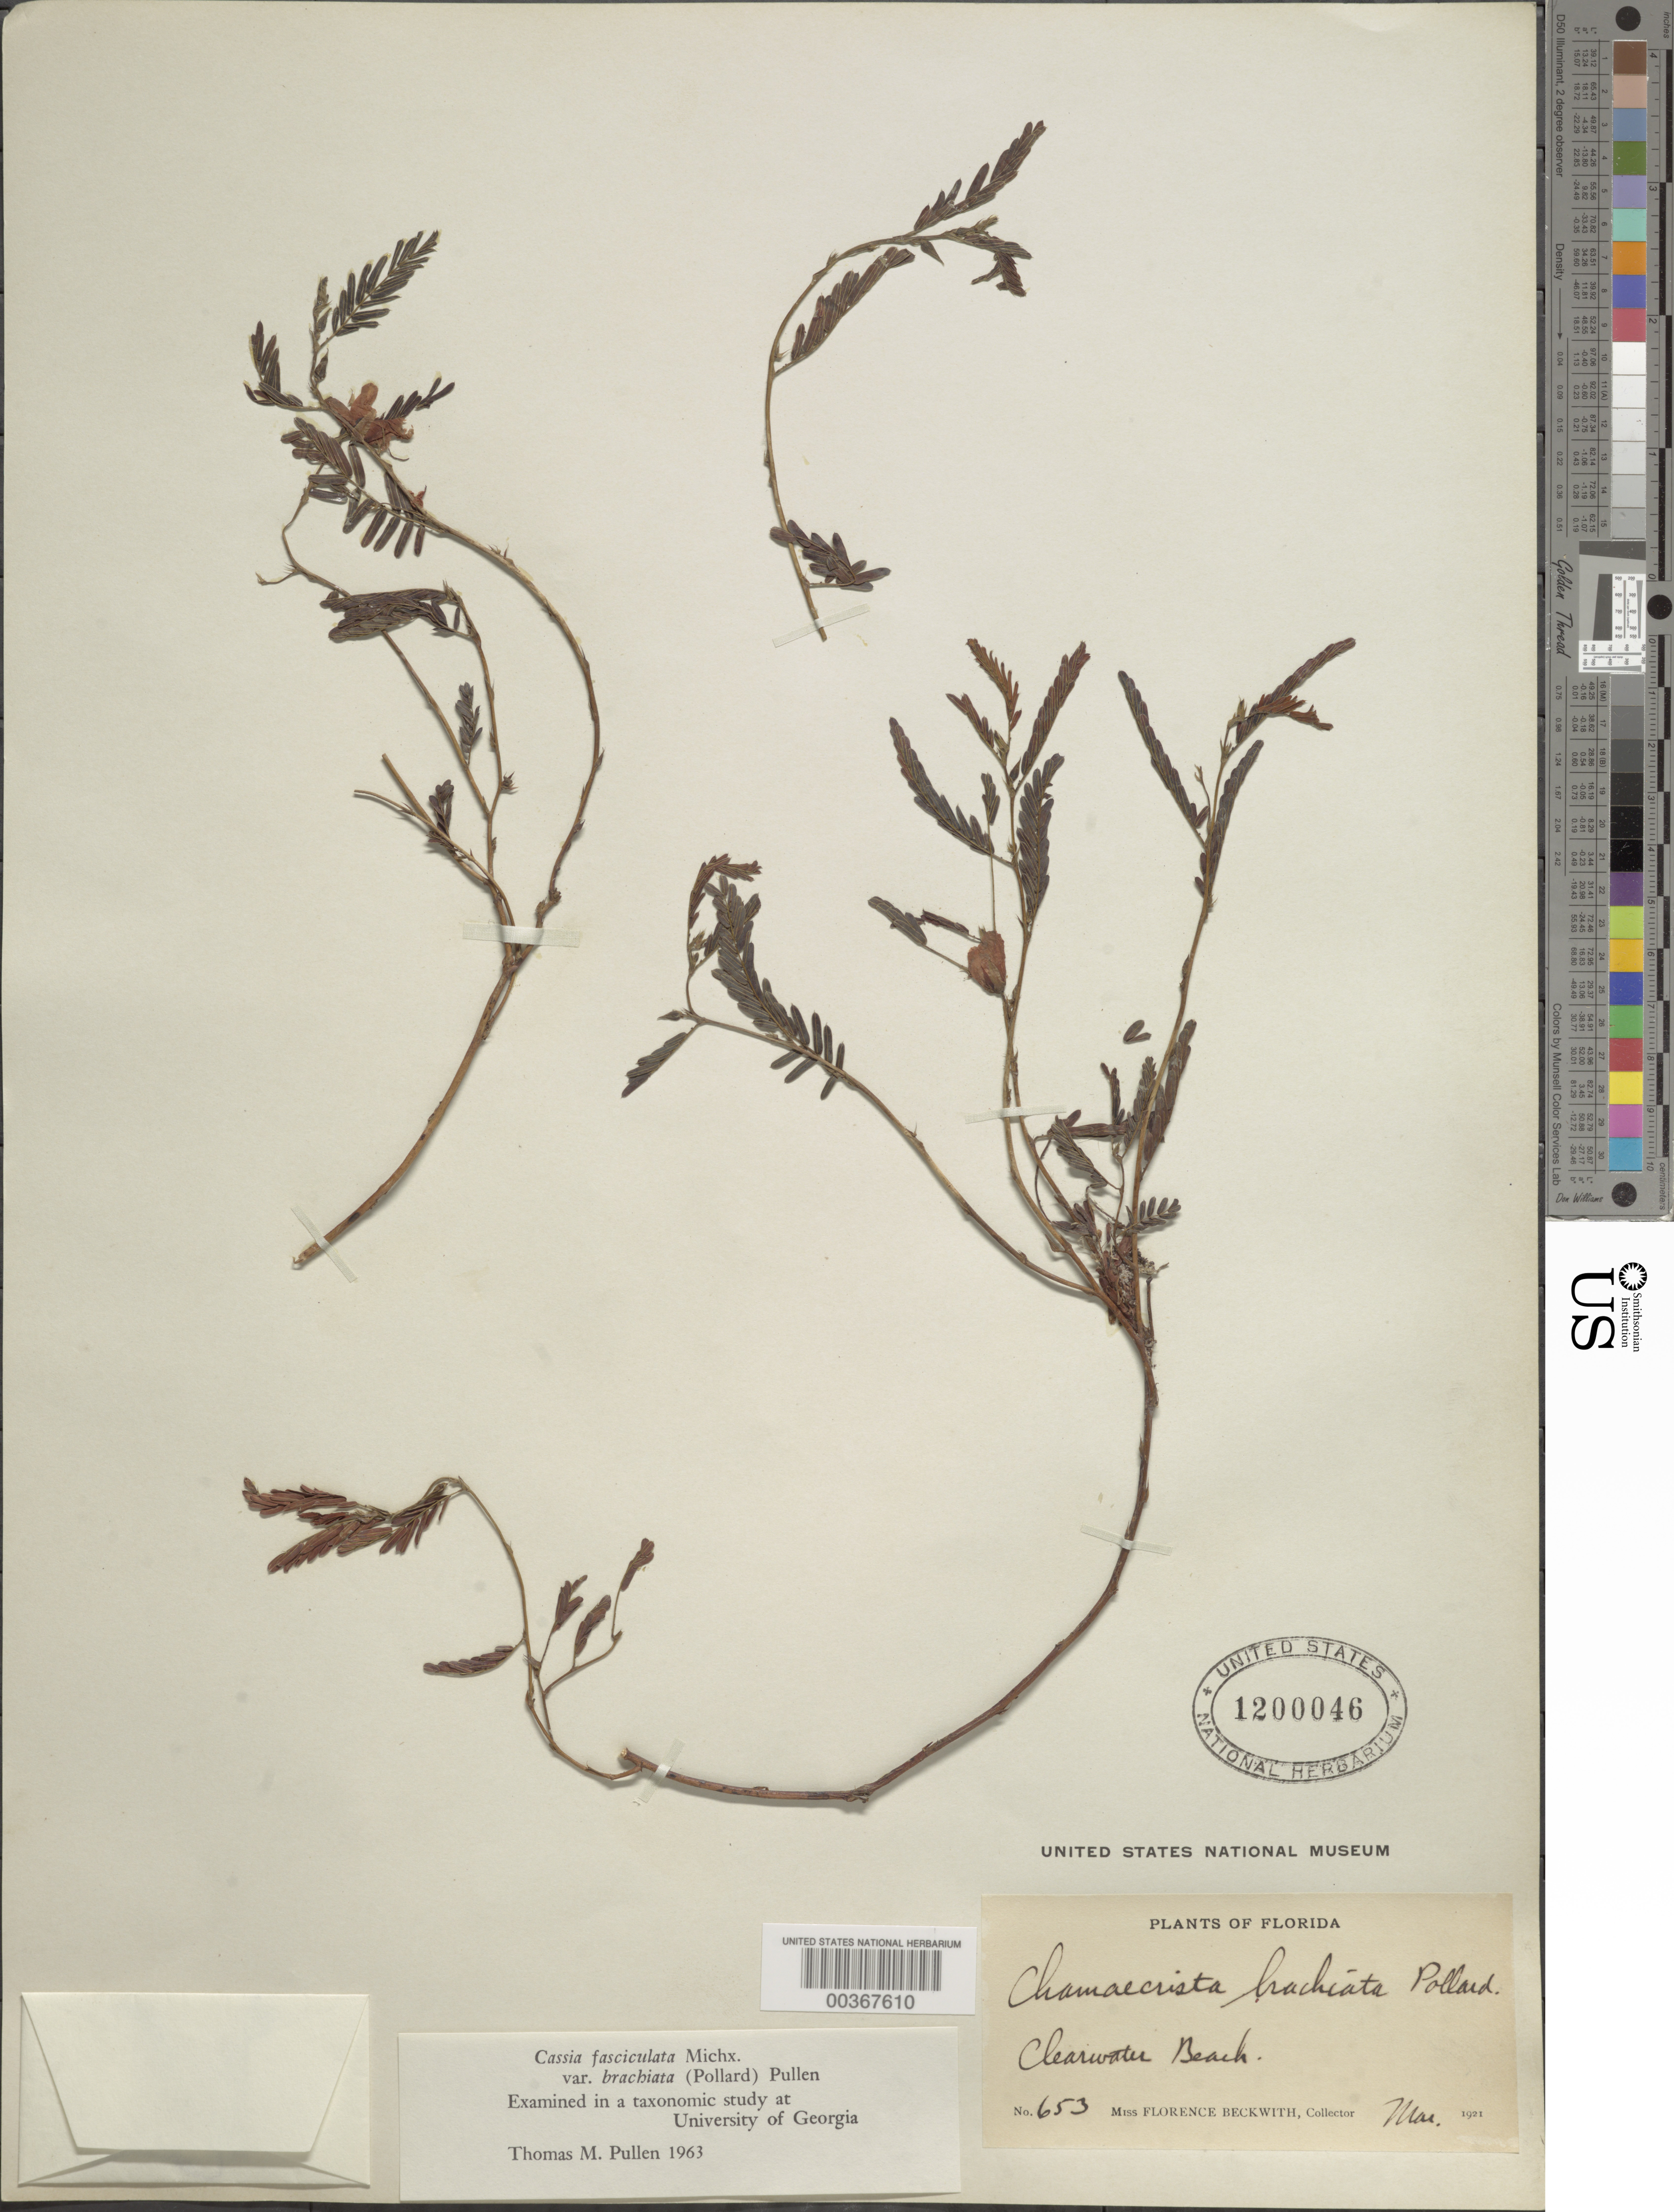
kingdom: Plantae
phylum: Tracheophyta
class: Magnoliopsida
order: Fabales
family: Fabaceae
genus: Chamaecrista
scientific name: Chamaecrista fasciculata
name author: (Michx.) Greene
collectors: F. Beckwith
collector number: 653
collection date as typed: Mar 1921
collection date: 1921-03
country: United States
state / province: Florida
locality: Clearwater beach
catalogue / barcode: US 1200046